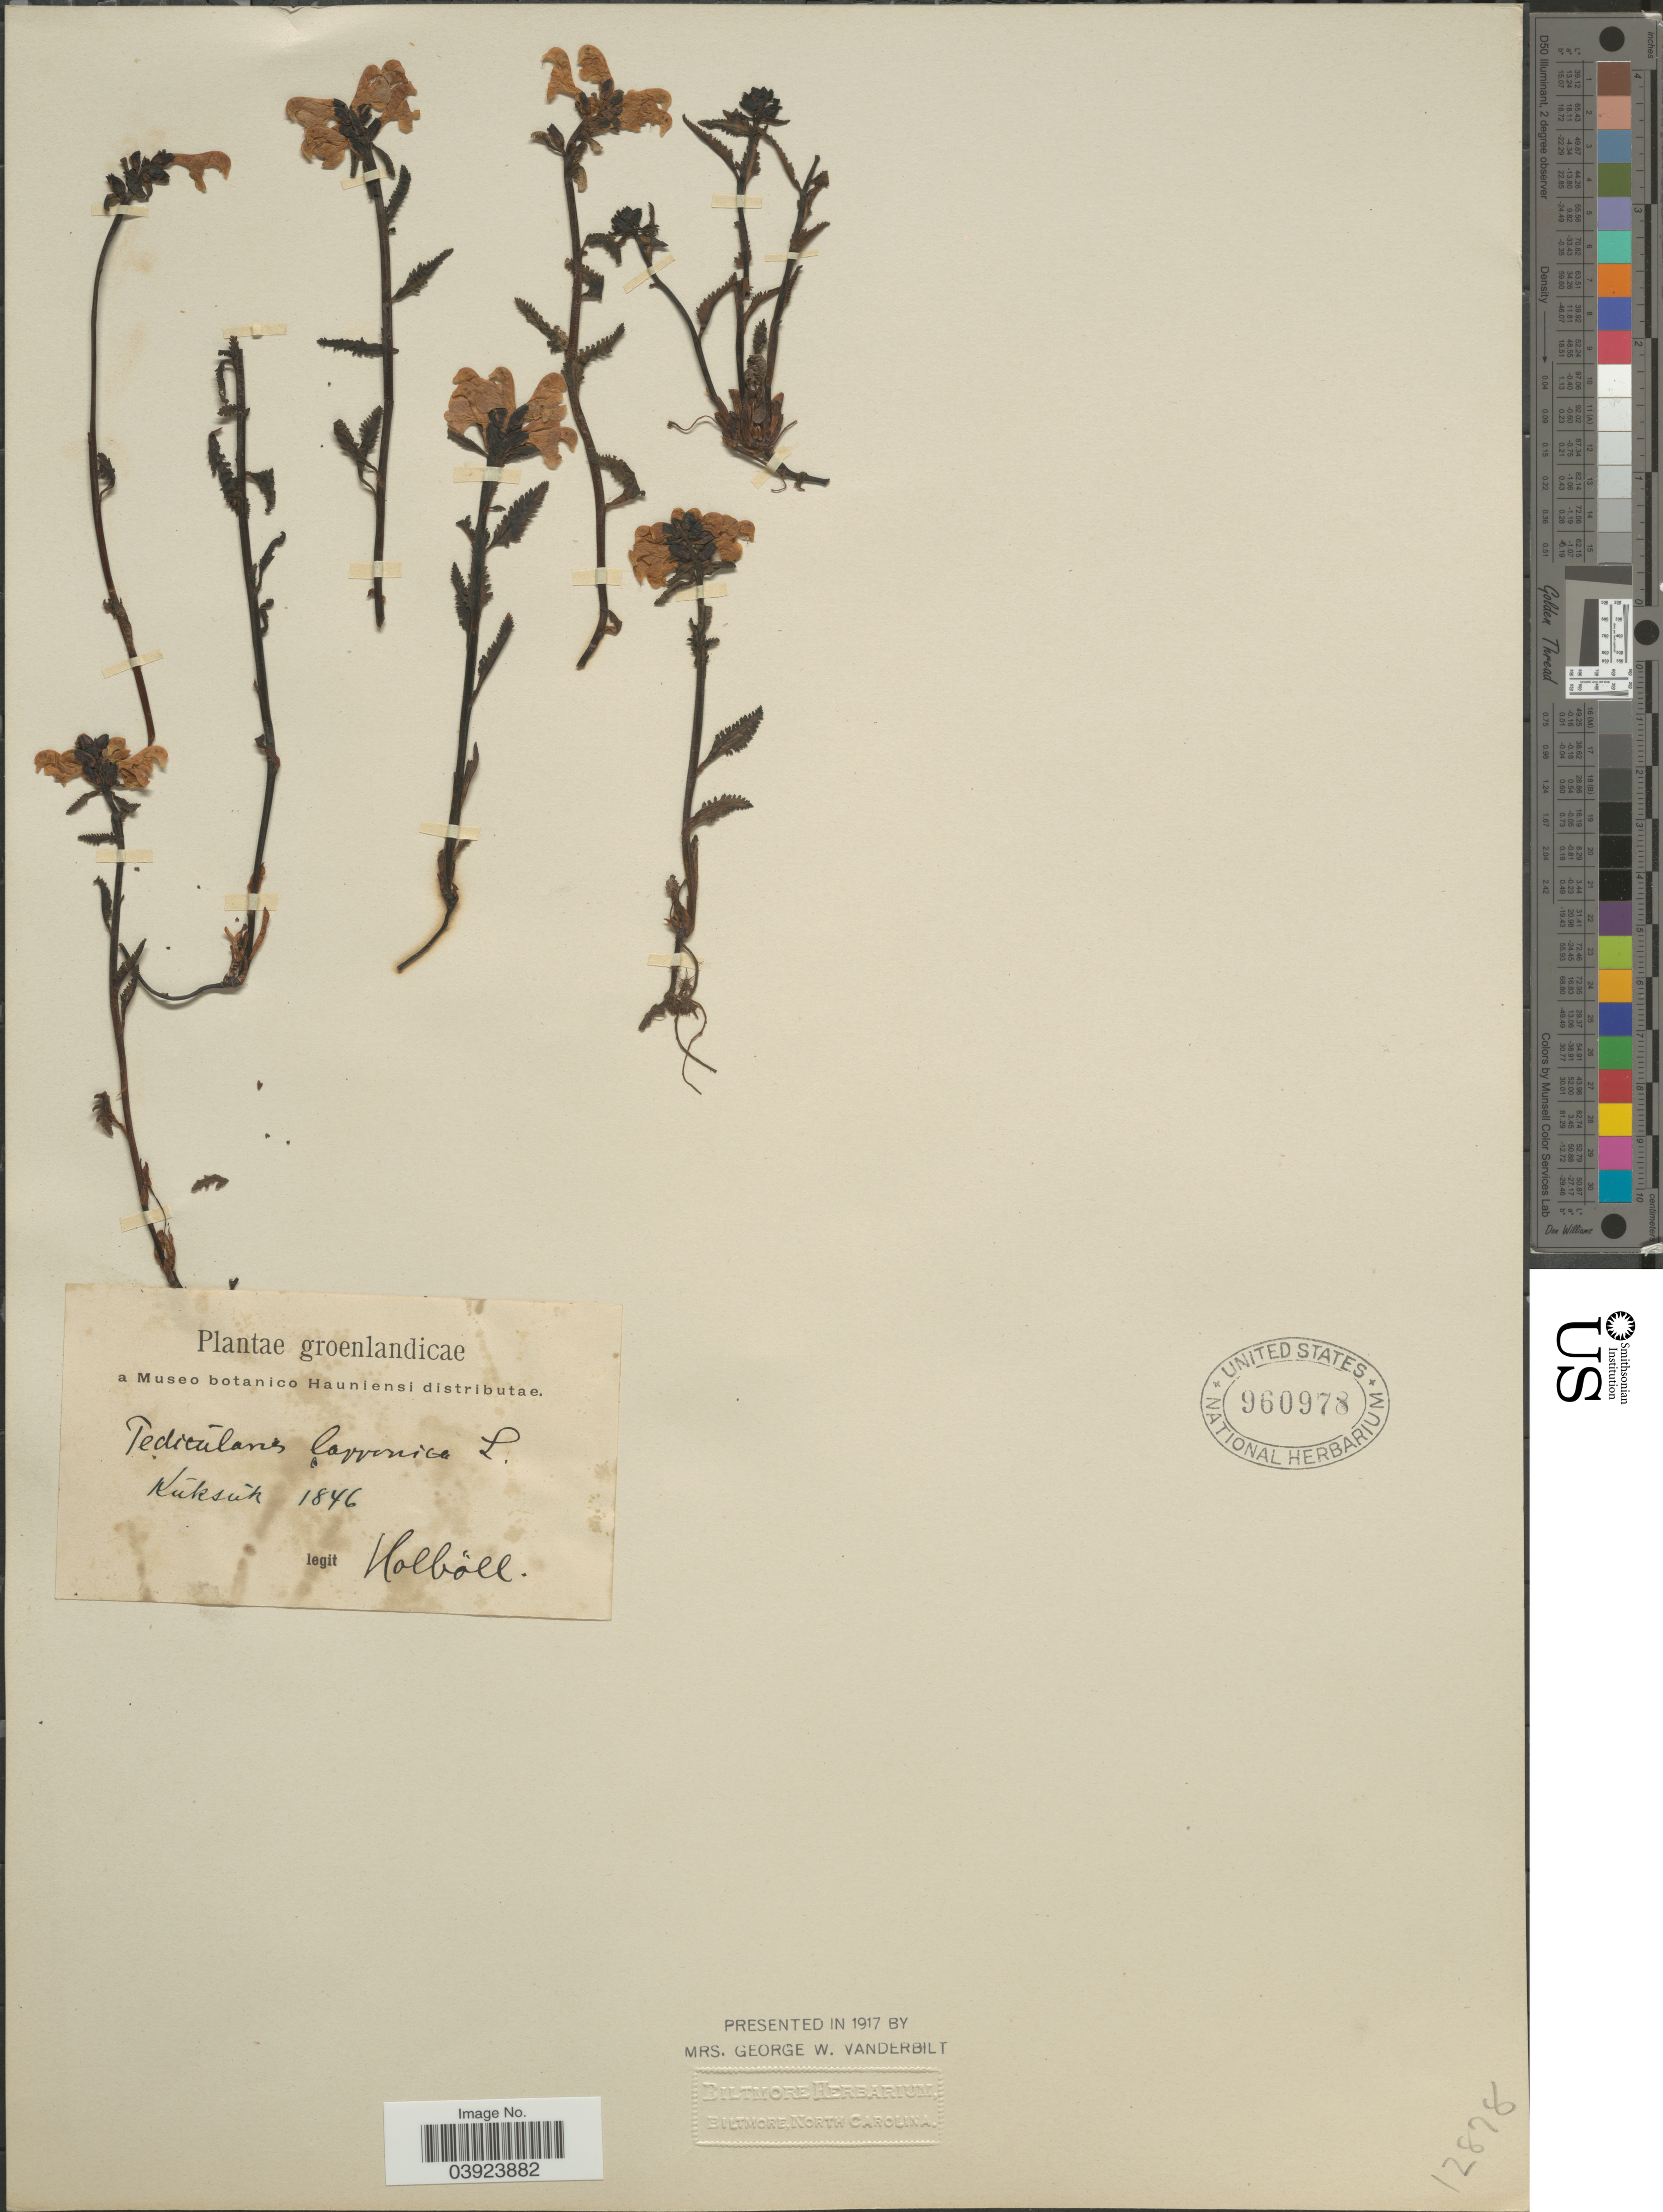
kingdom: Plantae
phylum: Tracheophyta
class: Magnoliopsida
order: Lamiales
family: Orobanchaceae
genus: Pedicularis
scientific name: Pedicularis lapponica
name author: L.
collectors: Holböll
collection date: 1846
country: Greenland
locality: Groenlandicae. Küksük.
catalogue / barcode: US 960978